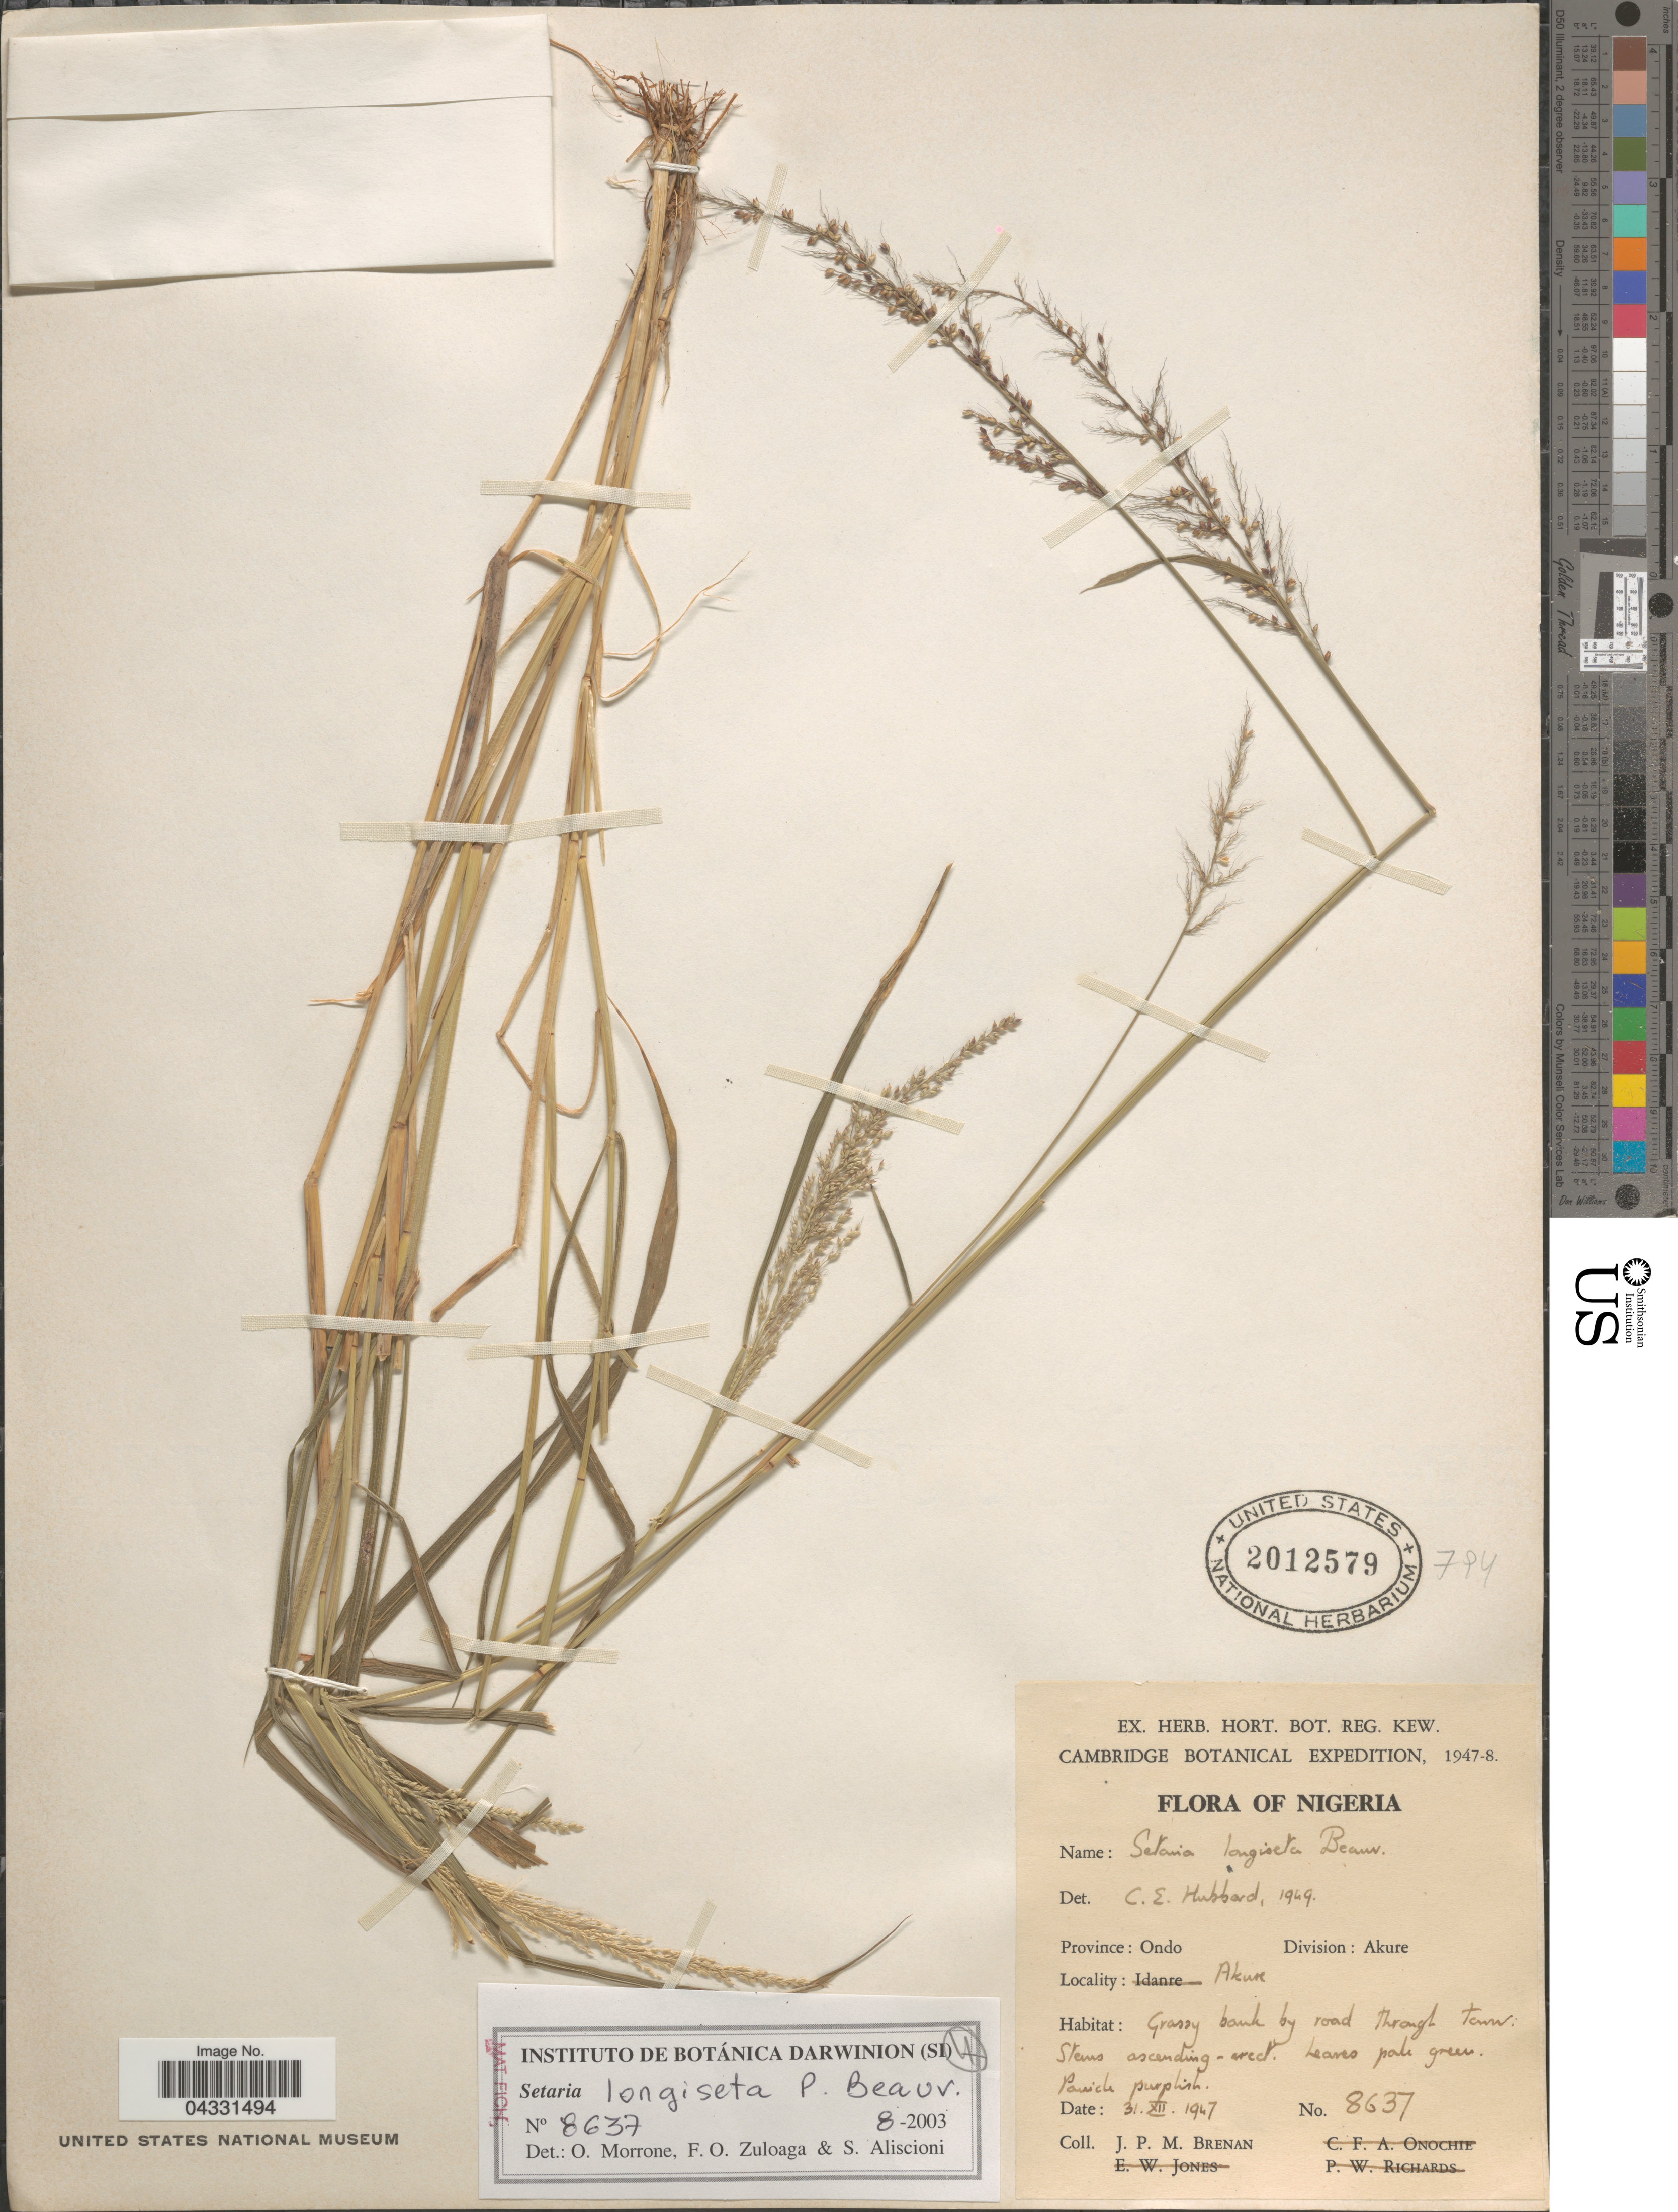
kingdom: Plantae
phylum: Tracheophyta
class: Liliopsida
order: Poales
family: Poaceae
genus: Setaria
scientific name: Setaria longiseta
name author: P. Beauv.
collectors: J. Brenan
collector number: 8637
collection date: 1947-12-31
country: Nigeria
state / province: Ondo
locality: Division: Akure. Akure. Grassy bank by road through town.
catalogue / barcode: US 2012579